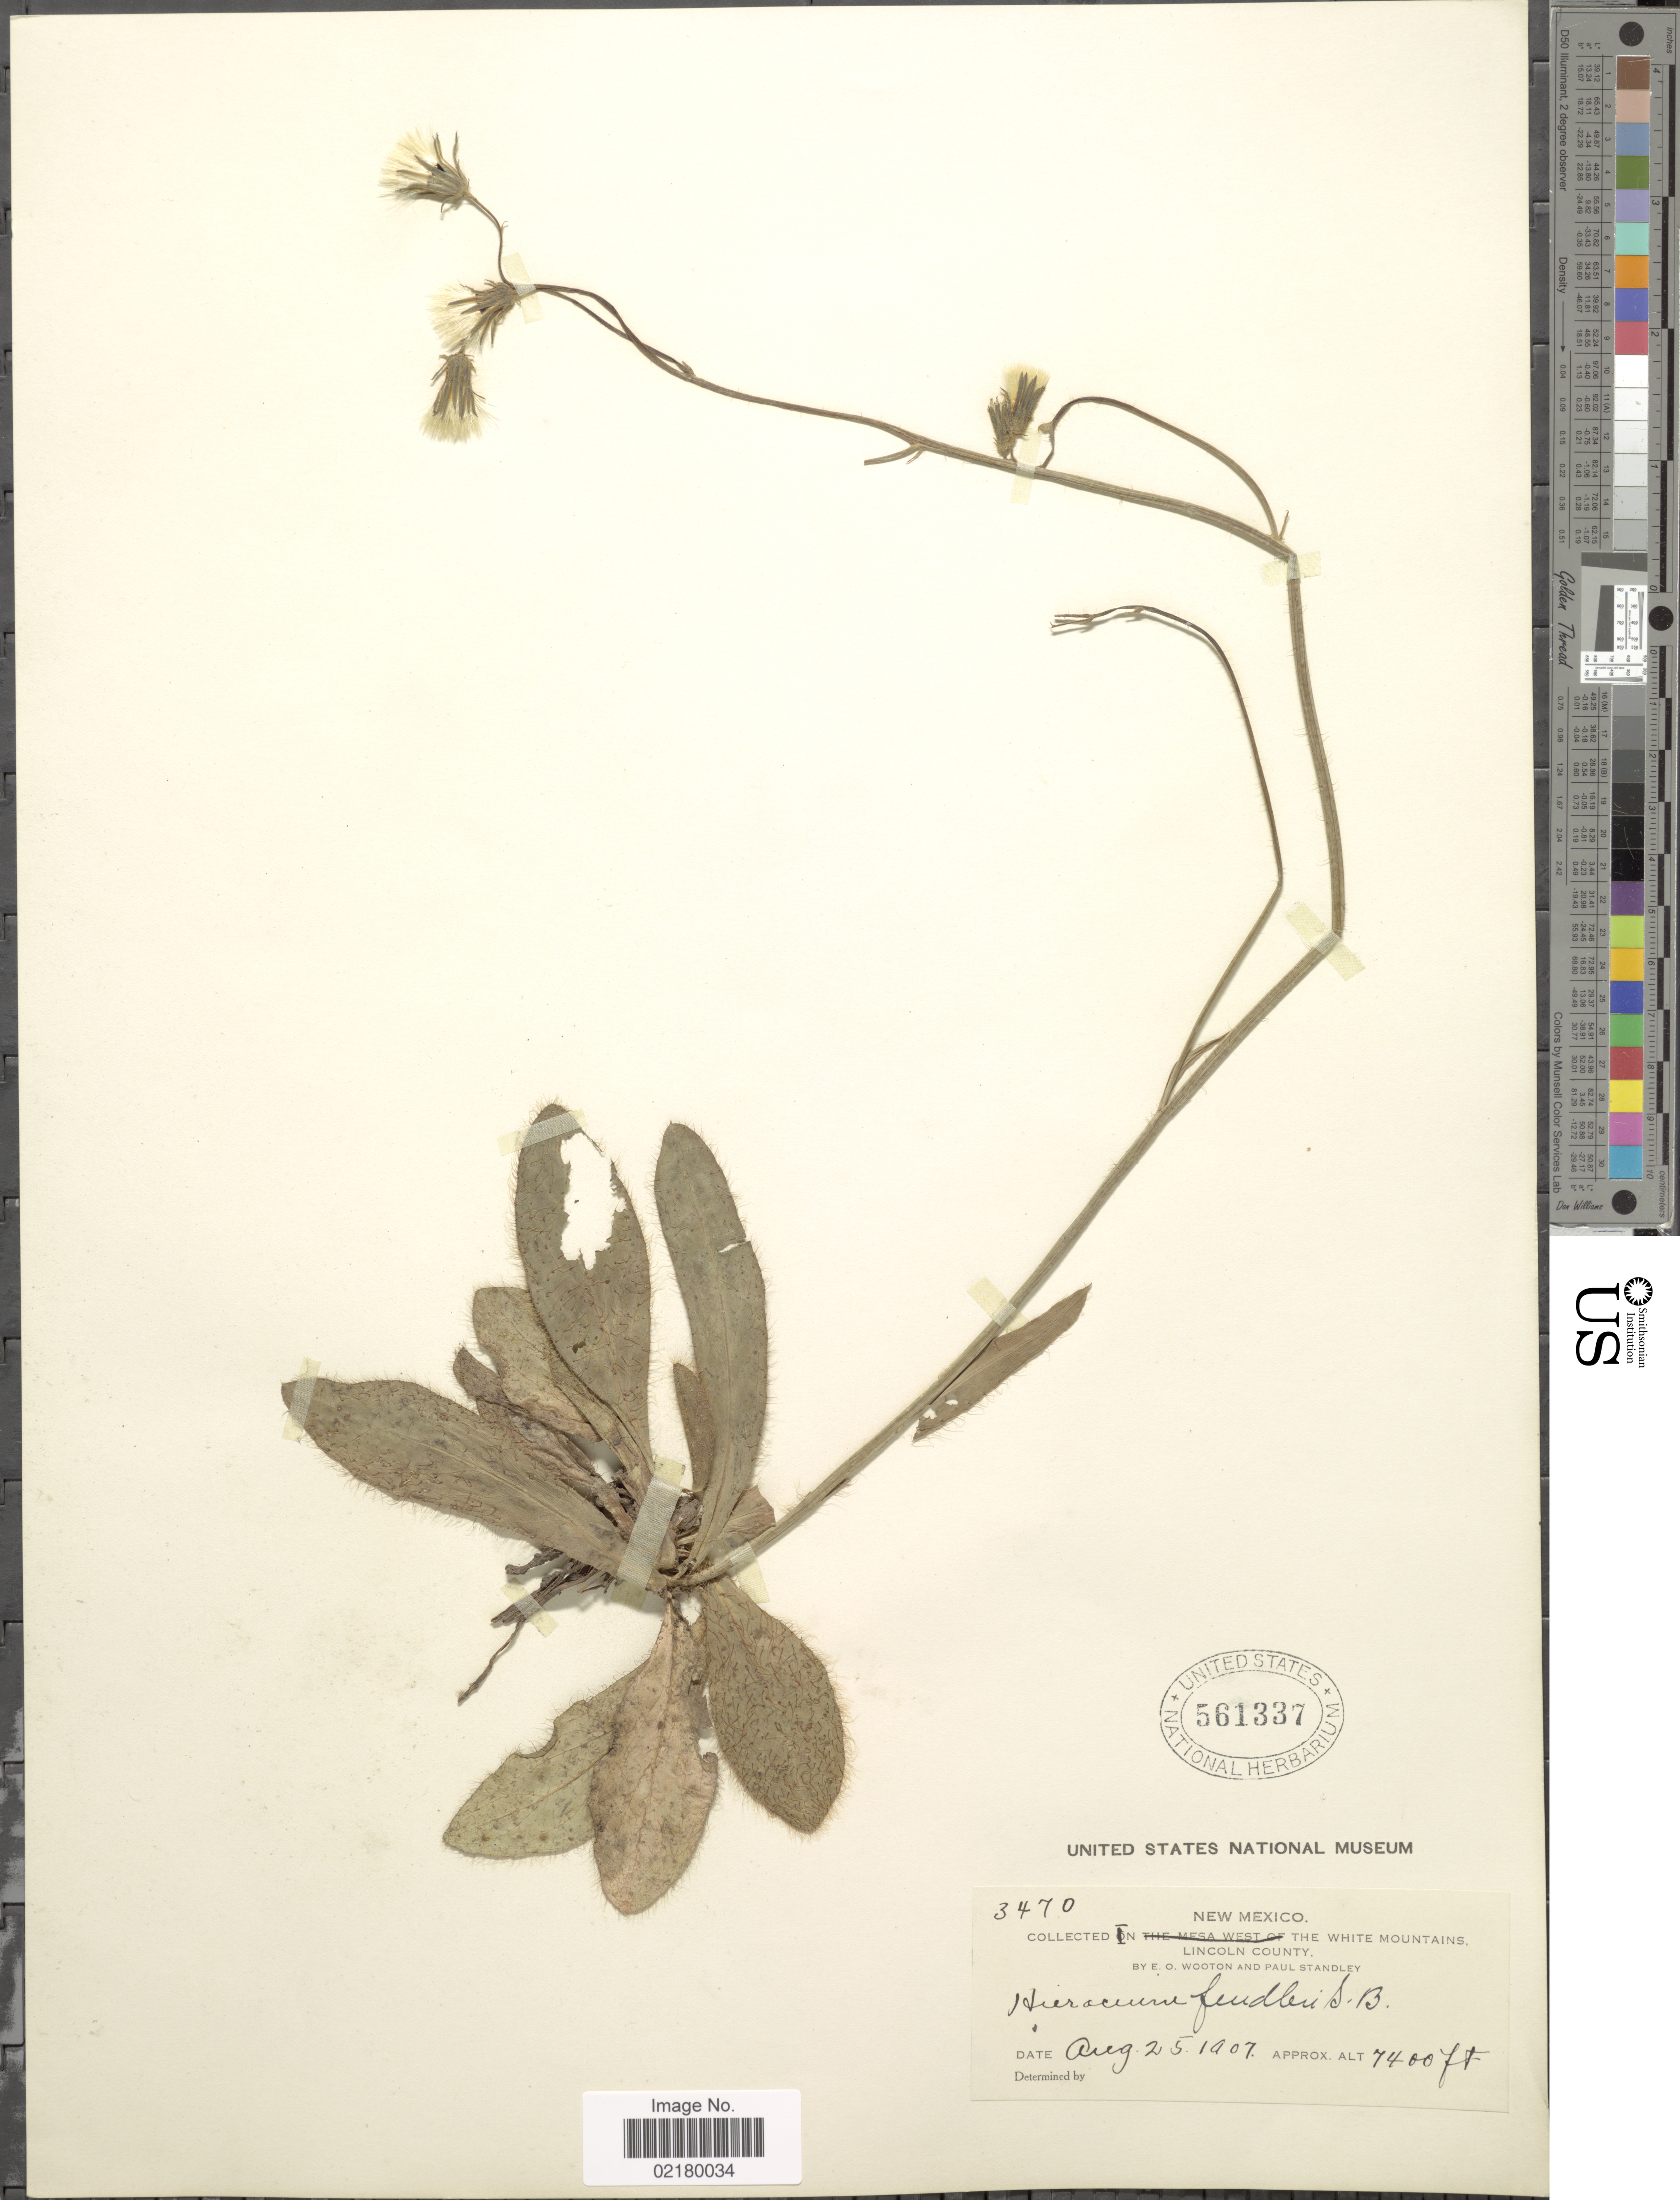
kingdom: Plantae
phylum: Tracheophyta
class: Magnoliopsida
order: Asterales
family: Asteraceae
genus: Hieracium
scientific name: Hieracium fendleri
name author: Sch. Bip.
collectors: E. O. Wooton & P. C. Standley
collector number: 3470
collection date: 1907-08-25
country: United States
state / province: New Mexico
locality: In The White Mountains, Lincoln County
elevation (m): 2256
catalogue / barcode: US 561337